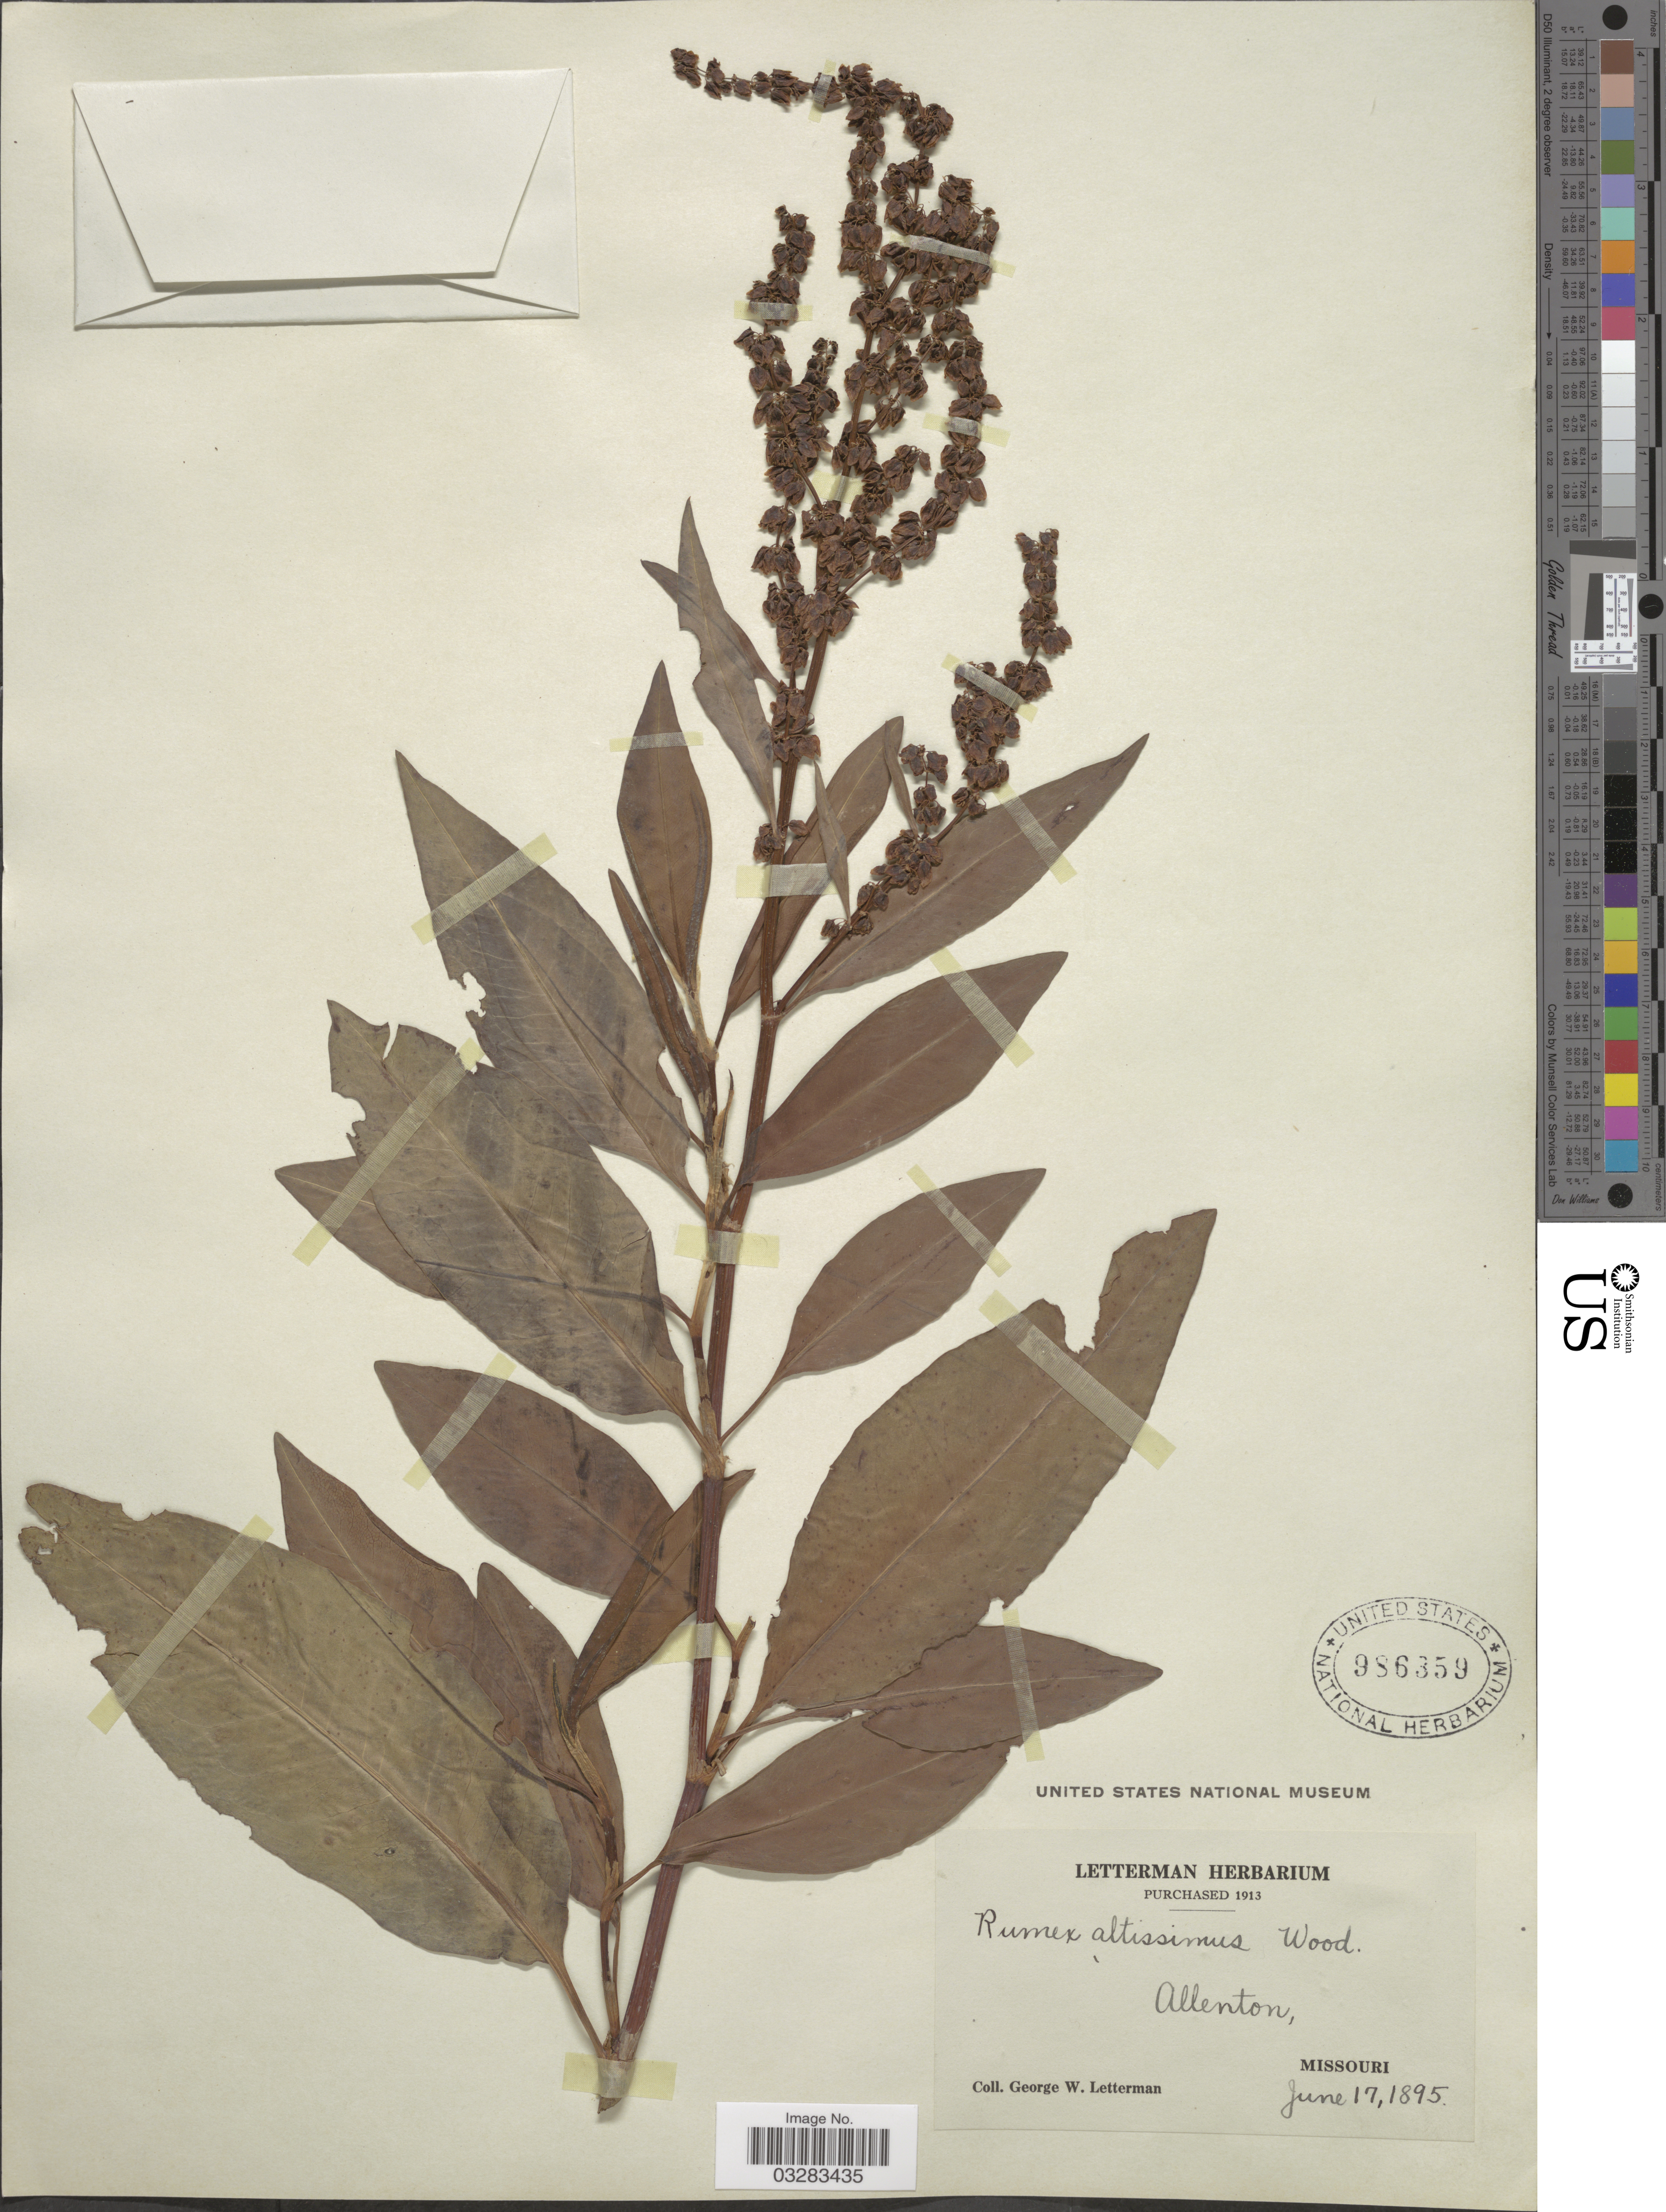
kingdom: Plantae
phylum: Tracheophyta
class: Magnoliopsida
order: Caryophyllales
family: Polygonaceae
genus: Rumex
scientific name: Rumex altissimus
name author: Alph. Wood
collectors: G. W. Letterman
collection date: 1895-06-17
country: United States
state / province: Missouri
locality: Allenton.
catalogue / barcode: US 986359